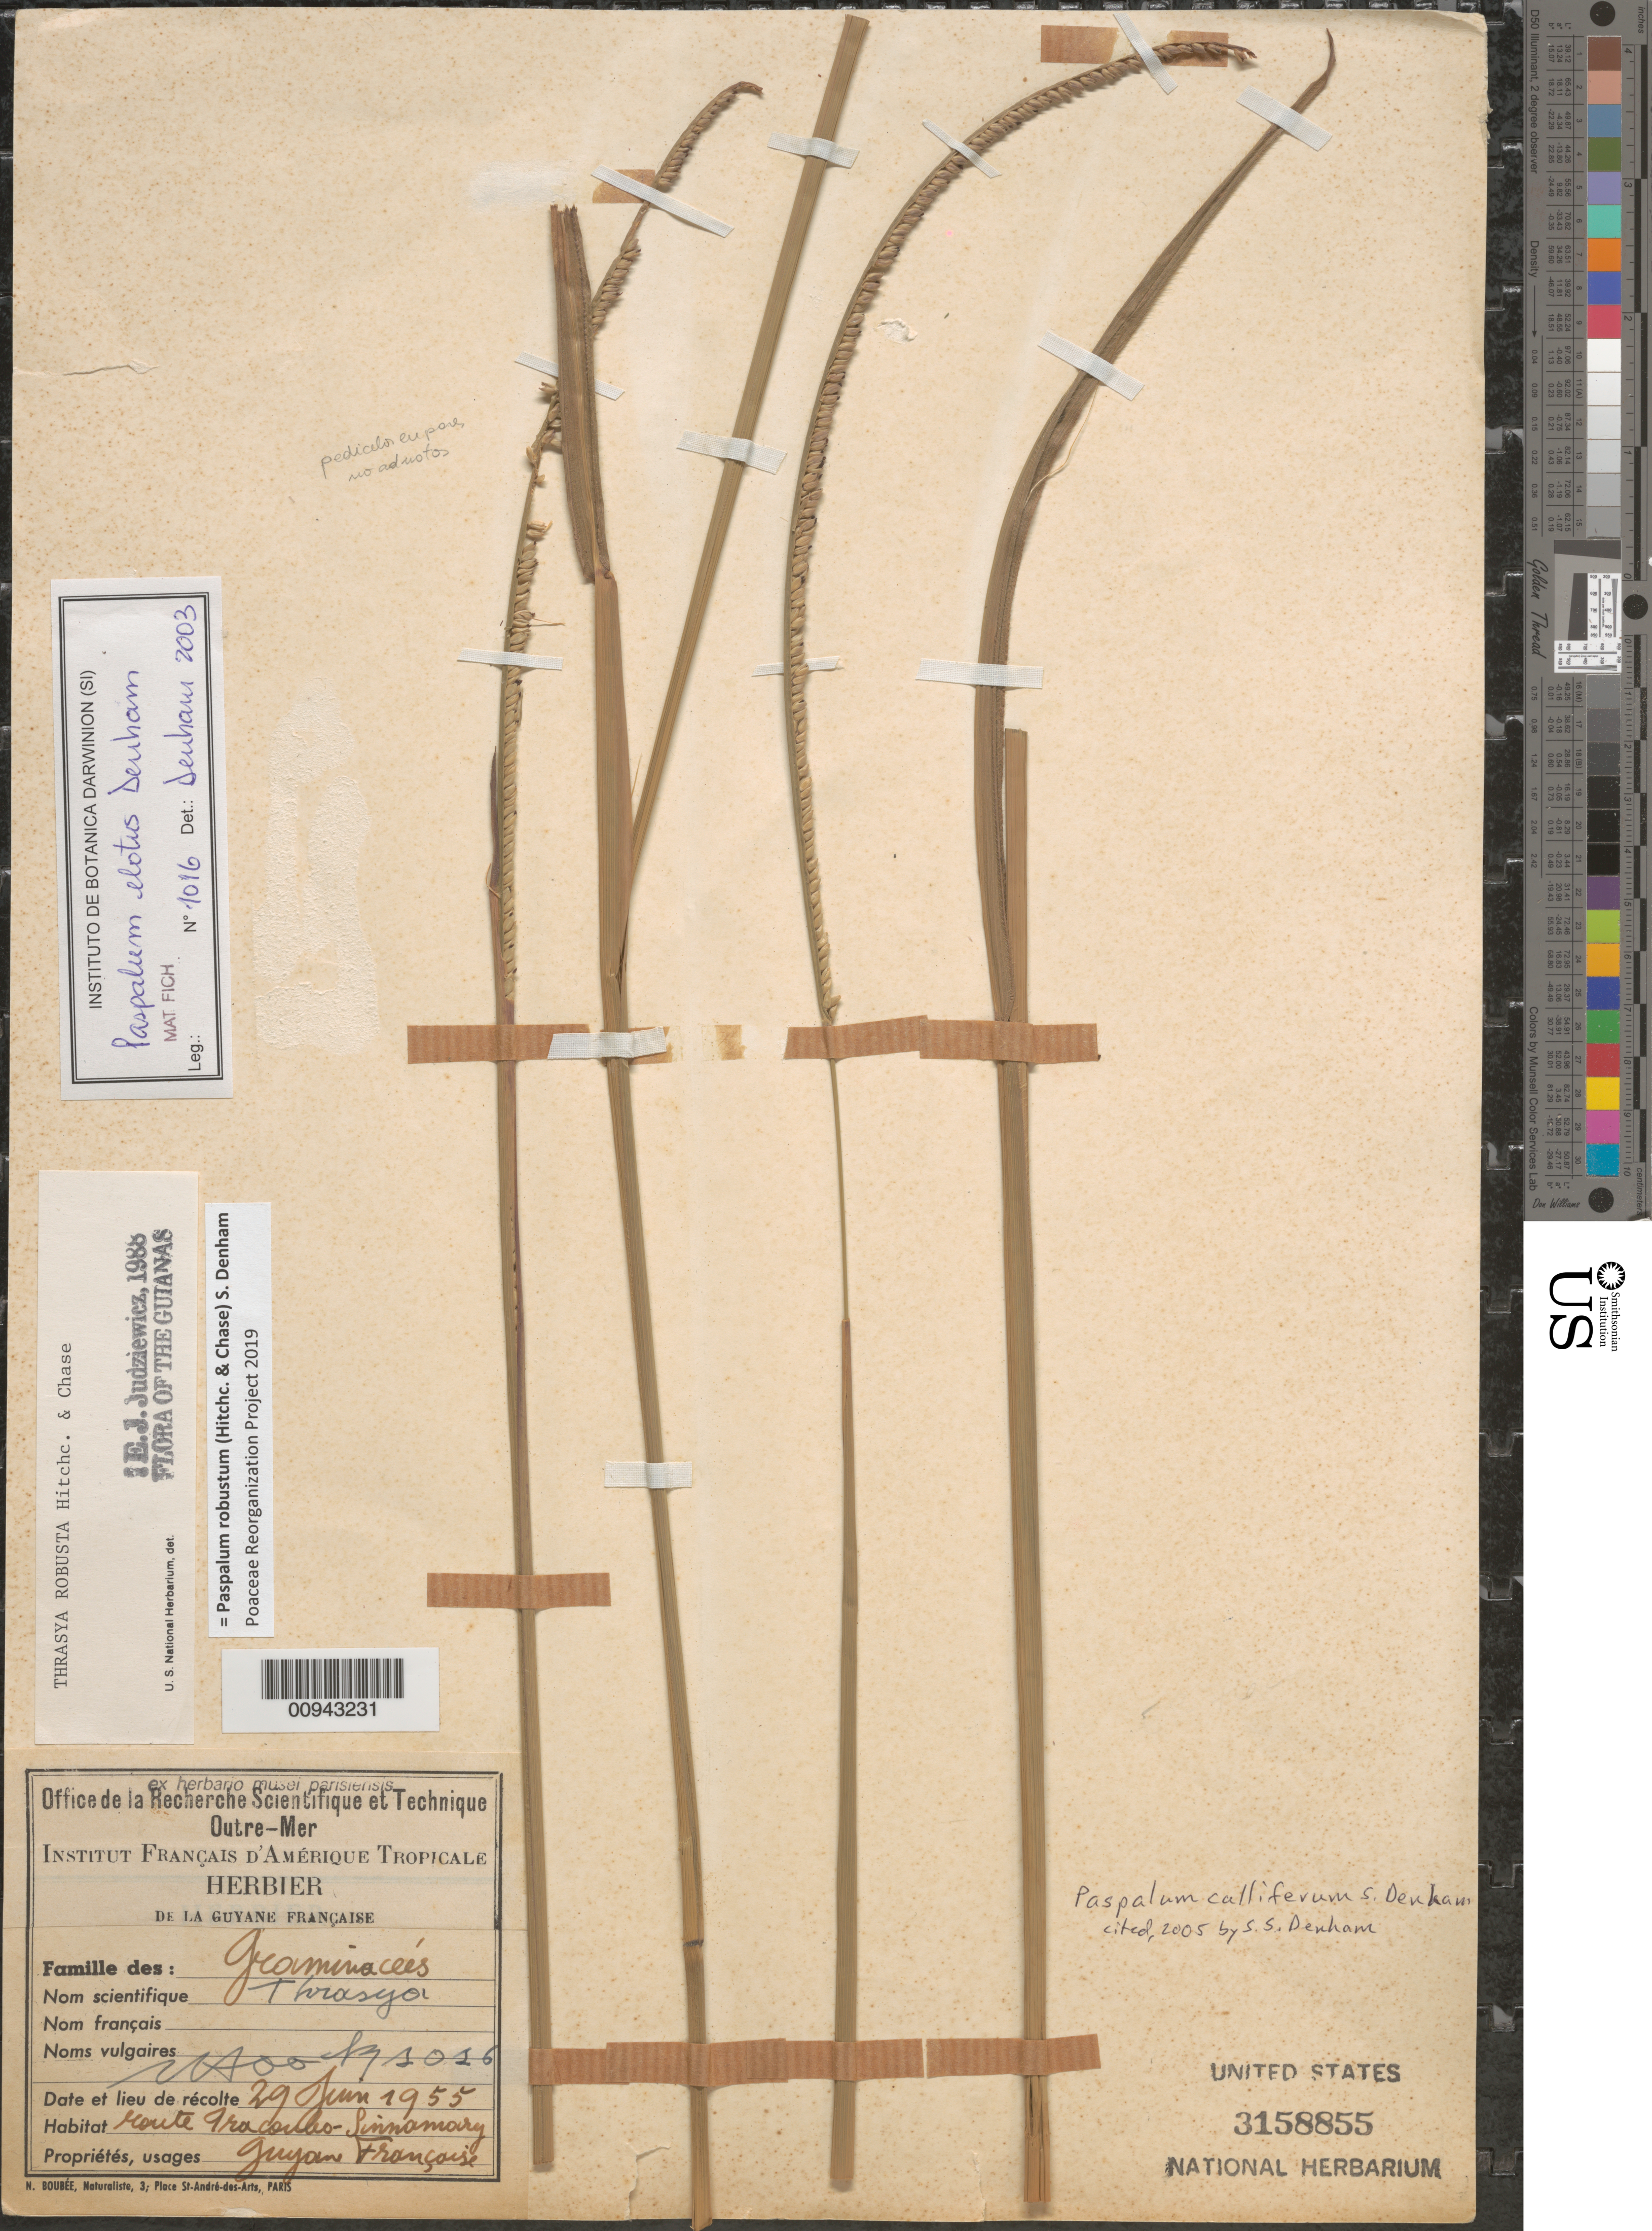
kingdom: Plantae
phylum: Tracheophyta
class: Liliopsida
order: Poales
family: Poaceae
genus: Paspalum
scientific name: Paspalum calliferum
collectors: J. Hoock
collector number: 1016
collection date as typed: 20-Jul-55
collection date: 1955-07-20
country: French Guiana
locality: Route de Iracoubo - Sinnamary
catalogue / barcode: US 3158855